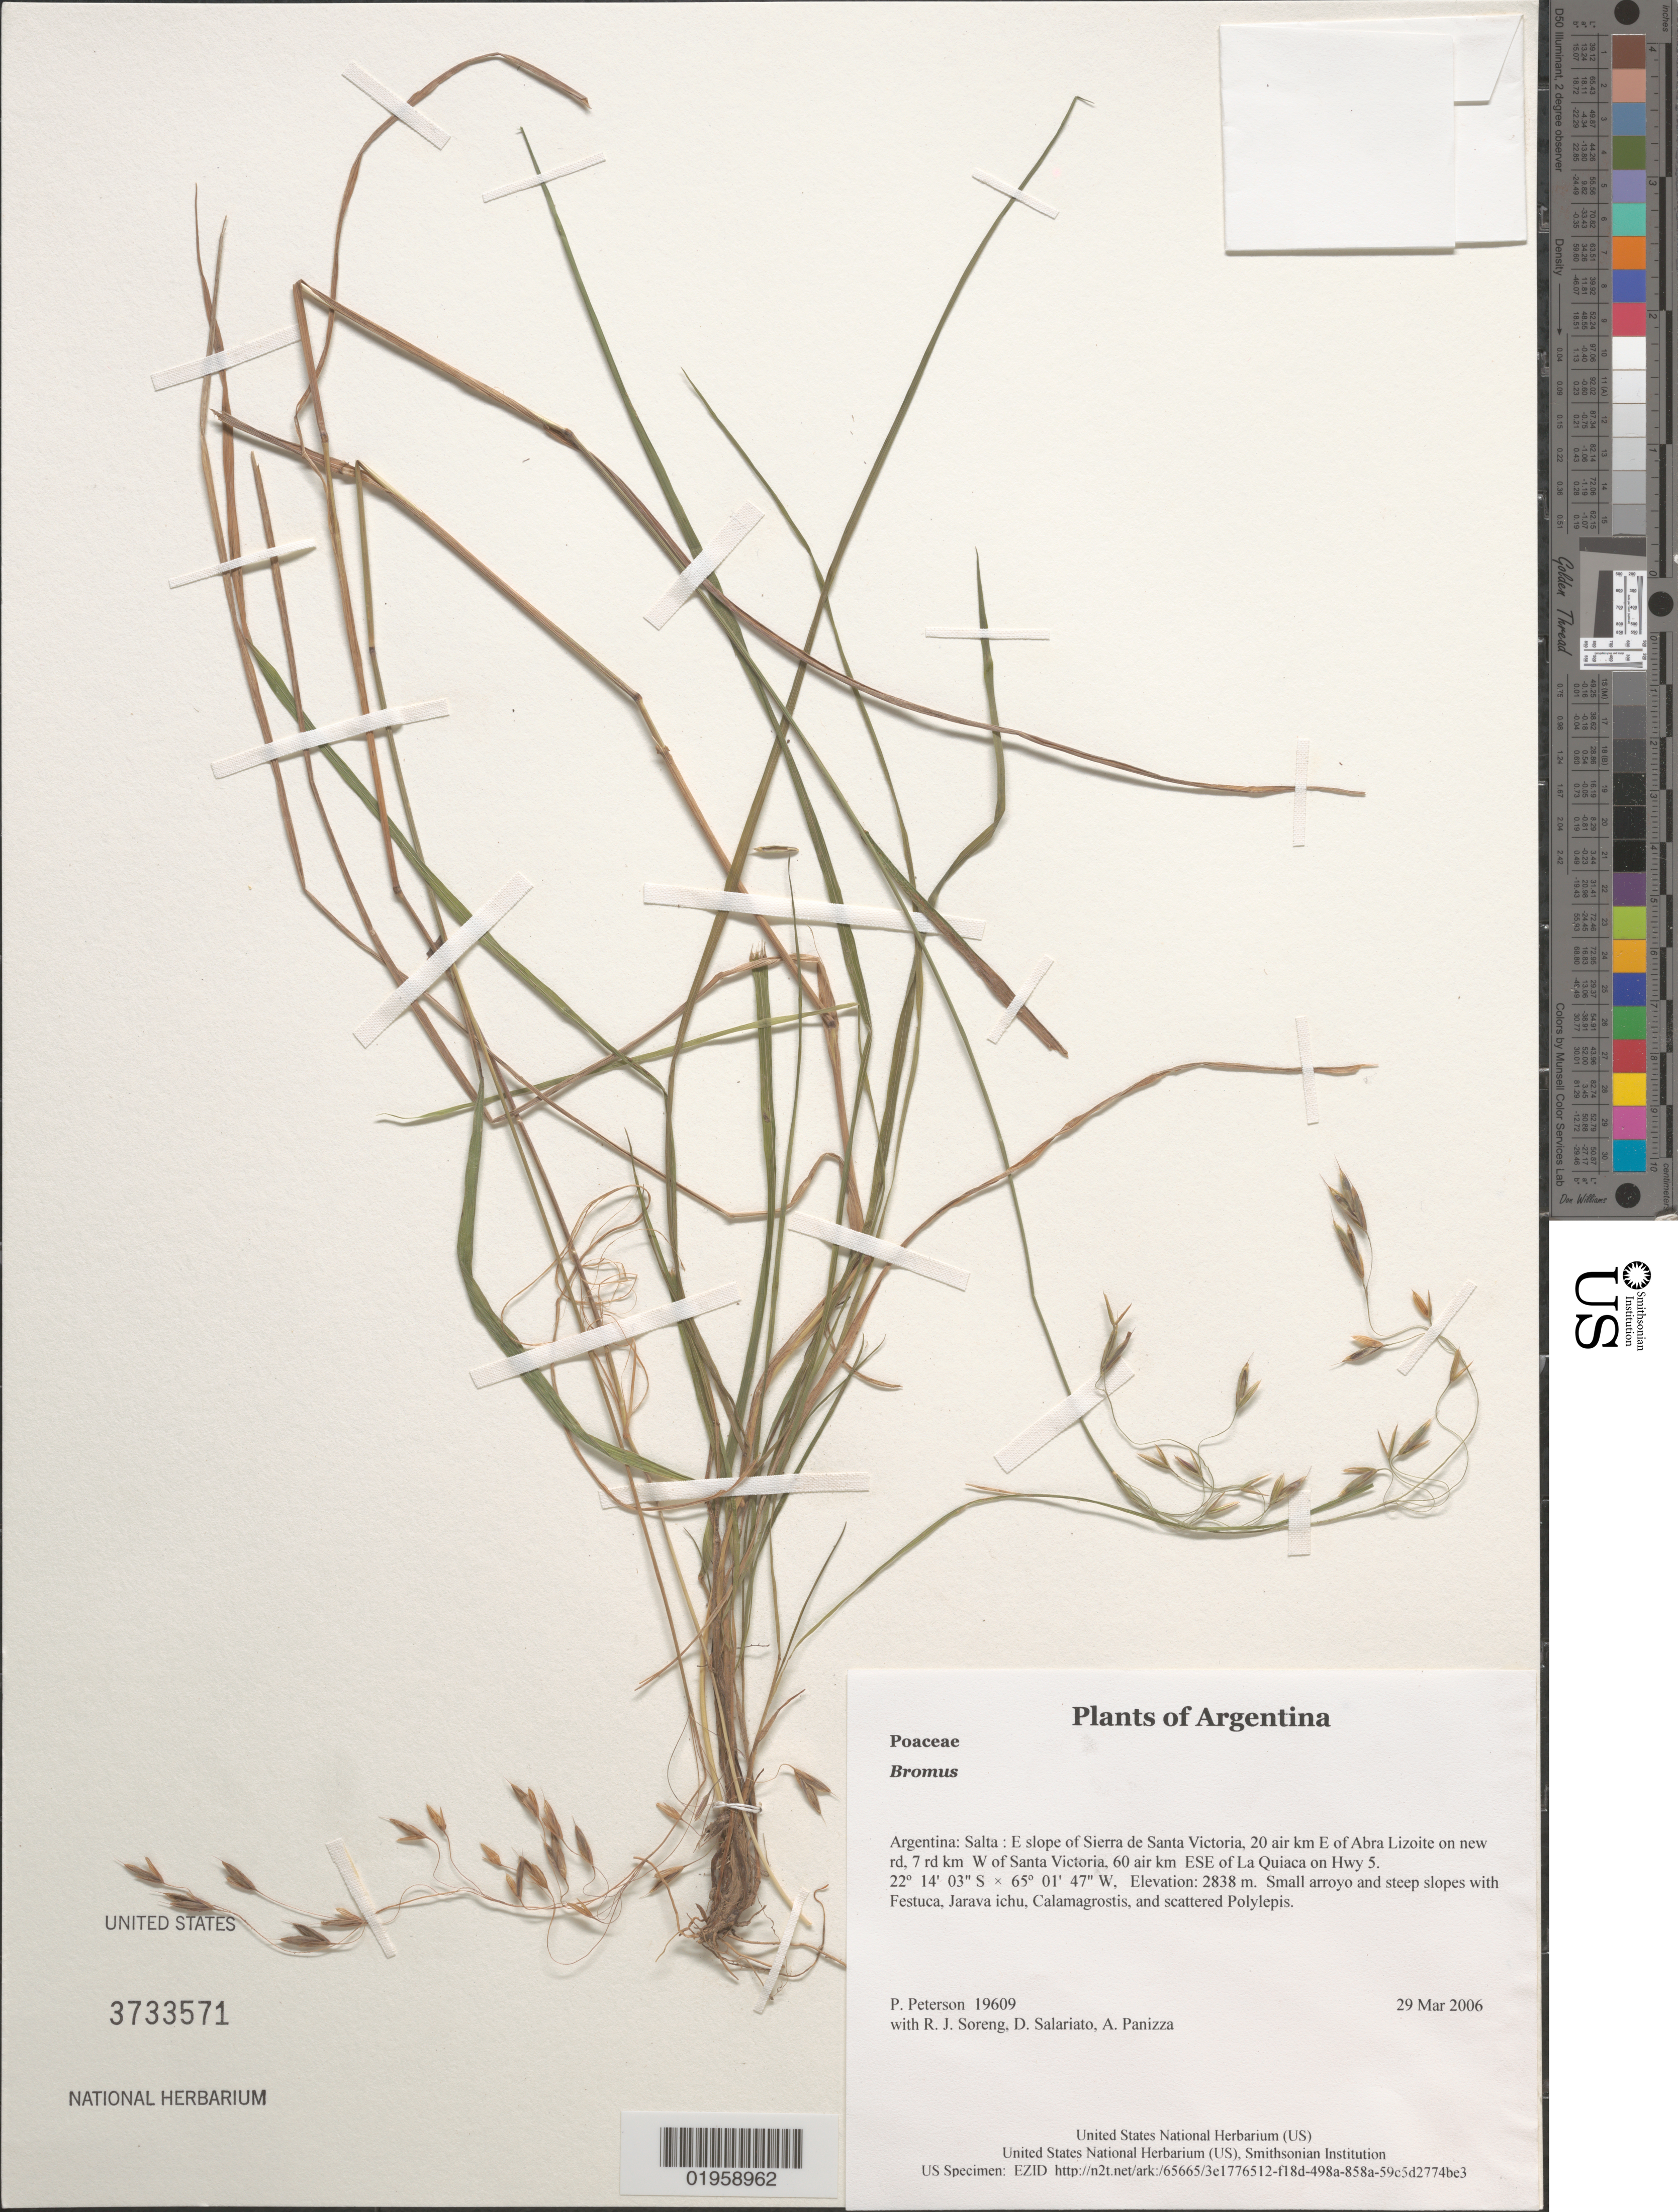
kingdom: Plantae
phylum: Tracheophyta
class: Liliopsida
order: Poales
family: Poaceae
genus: Bromus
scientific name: Bromus sp.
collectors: P. M. Peterson, R. J. Soreng, D. Salariato & A. Panizza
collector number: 19609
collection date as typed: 29 Mar 2006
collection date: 2006-03-29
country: Argentina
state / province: Salta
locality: E slope of Sierra de Santa Victoria, 20 air km E of Abra Lizoite on new rd, 7 rd km W of Santa Victoria, 60 air km ESE of La Quiaca on Hwy 5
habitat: Small arroyo and steep slopes with Festuca, Jarava ichu, Calamagrostis, and scattered Polylepis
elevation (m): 2838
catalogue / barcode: US 3733571